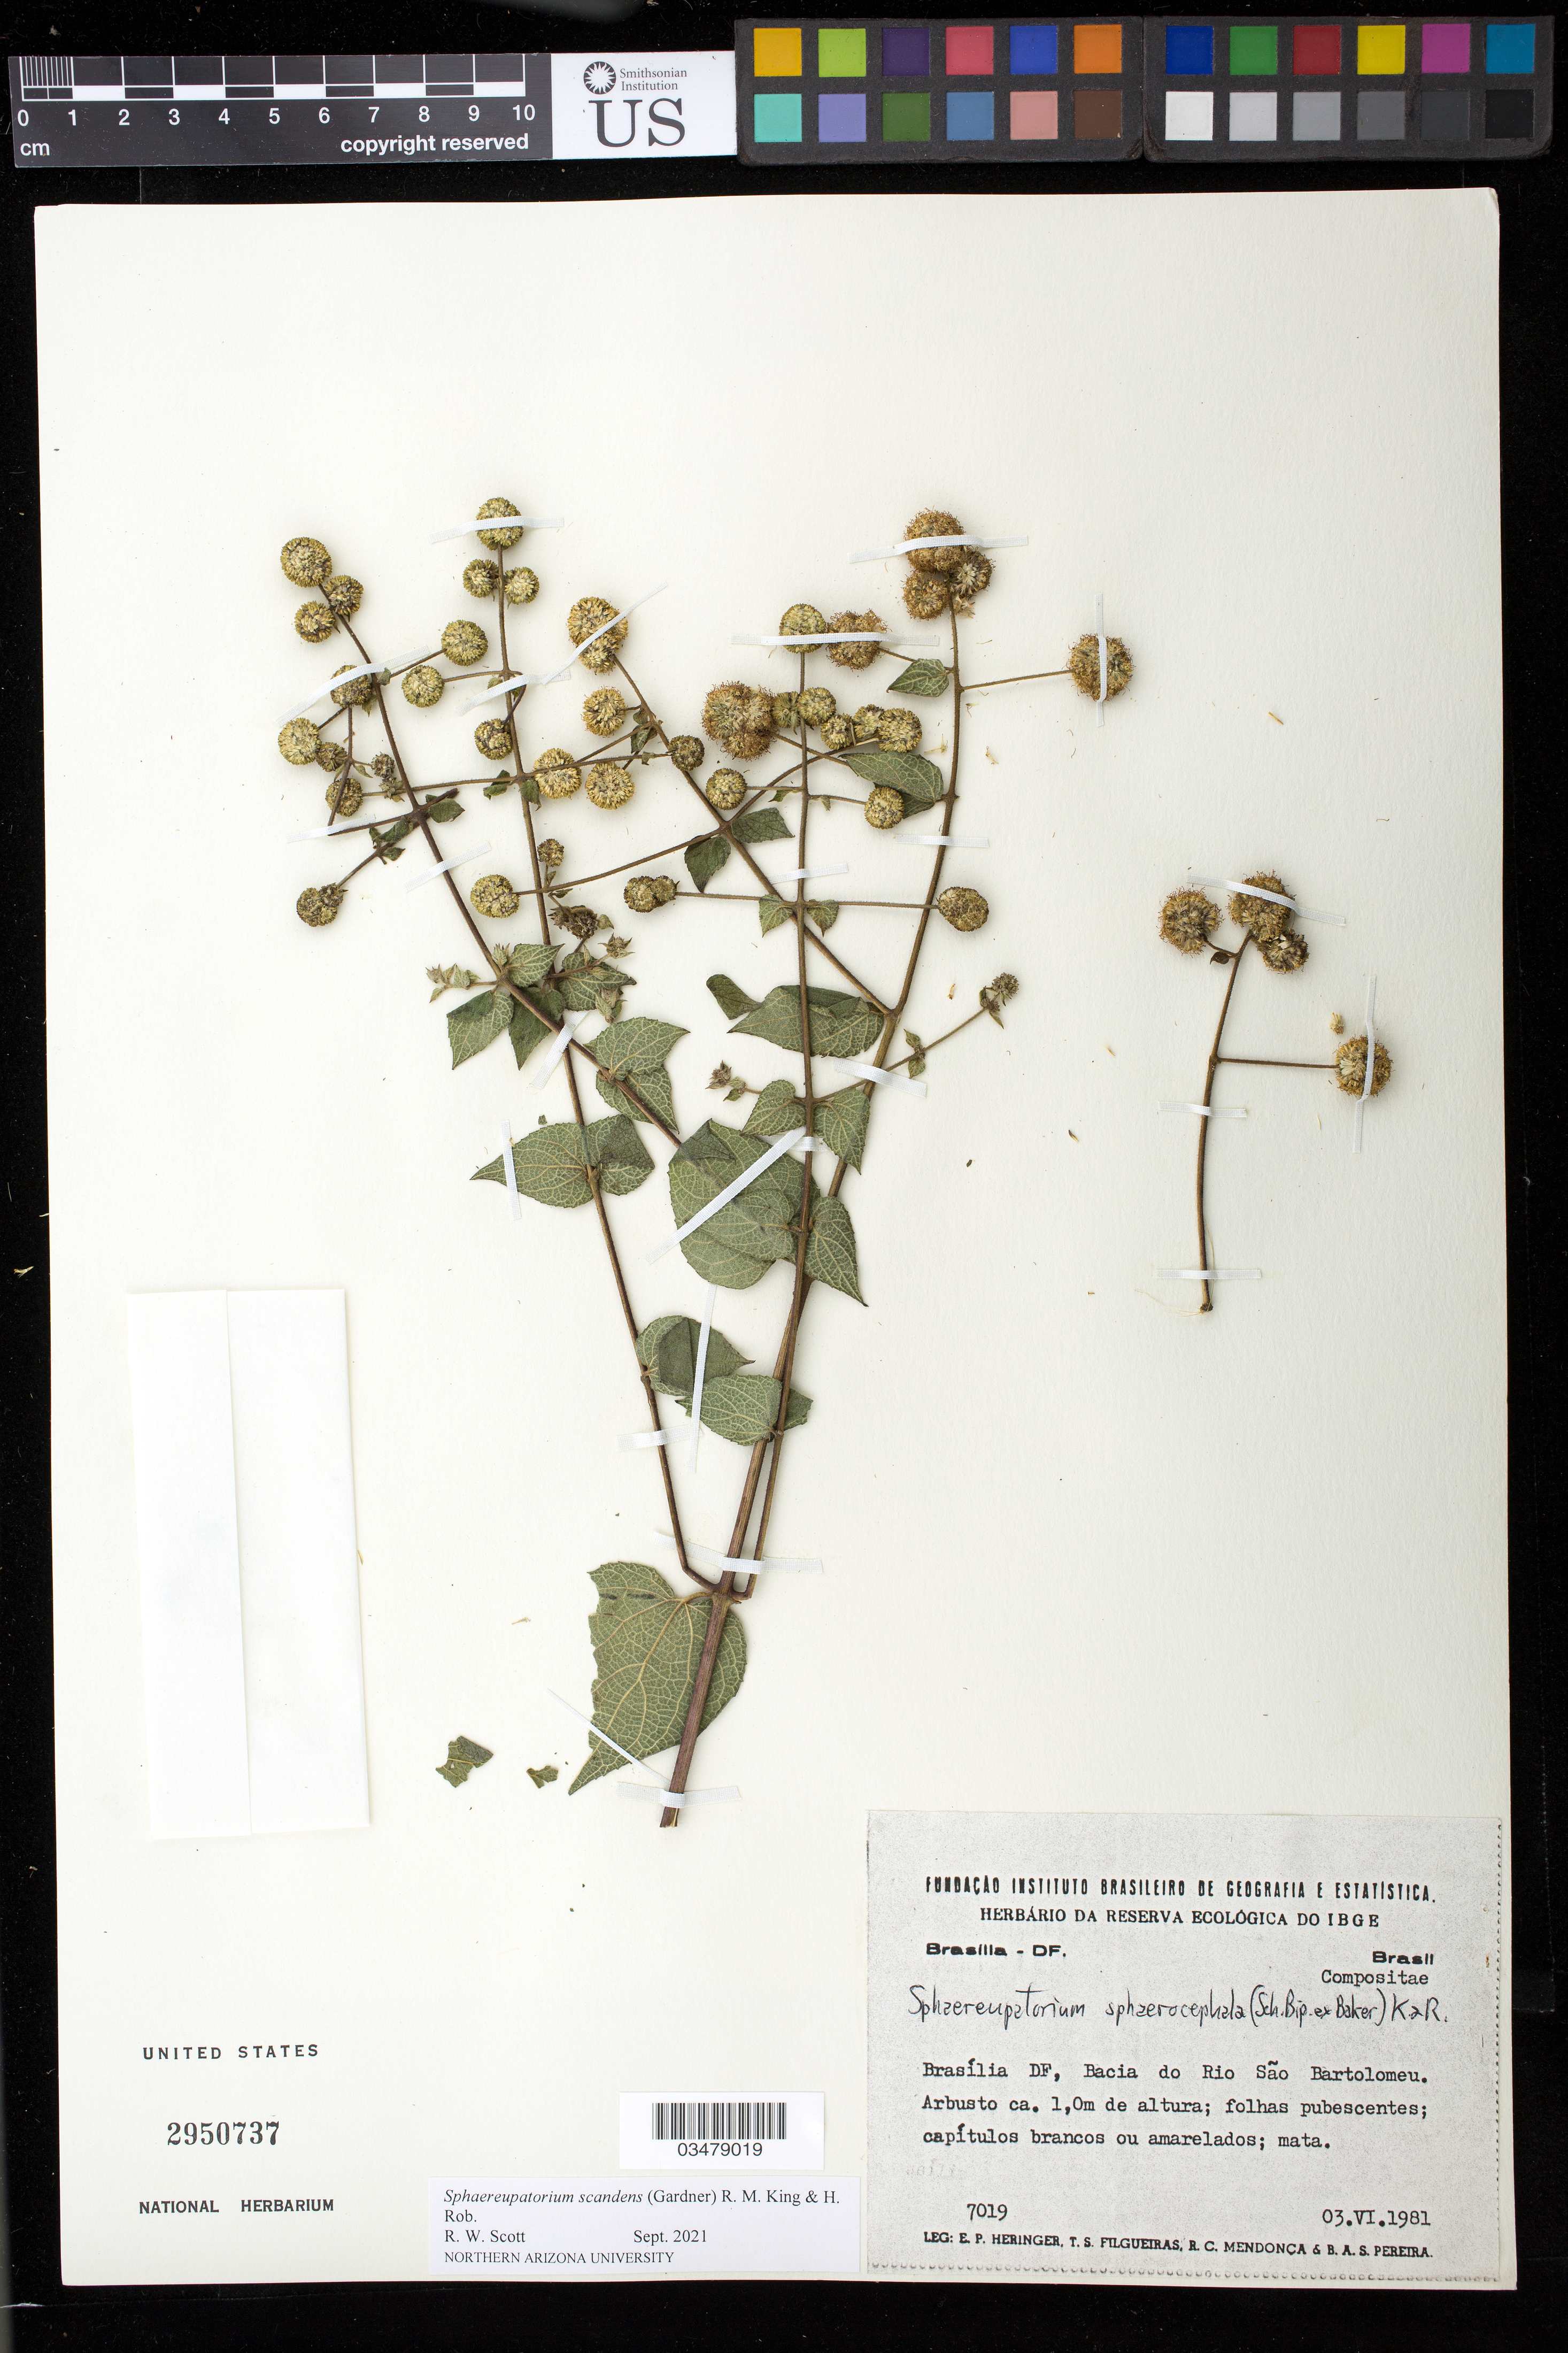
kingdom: Plantae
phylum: Tracheophyta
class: Magnoliopsida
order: Asterales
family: Asteraceae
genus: Sphaereupatorium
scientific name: Sphaereupatorium scandens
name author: (Gardner) R.M. King & H. Rob.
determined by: Scott, R. W.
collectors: E. P. Heringer, T. S. Filgueiras, F. R. Mendonca & B. A. S. Pereira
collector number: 7019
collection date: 1981-06-03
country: Brazil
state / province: Distrito Federal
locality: Bacia do Rio São Bartolemeu, cerrado, solo cascalhento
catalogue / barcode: US 2950737